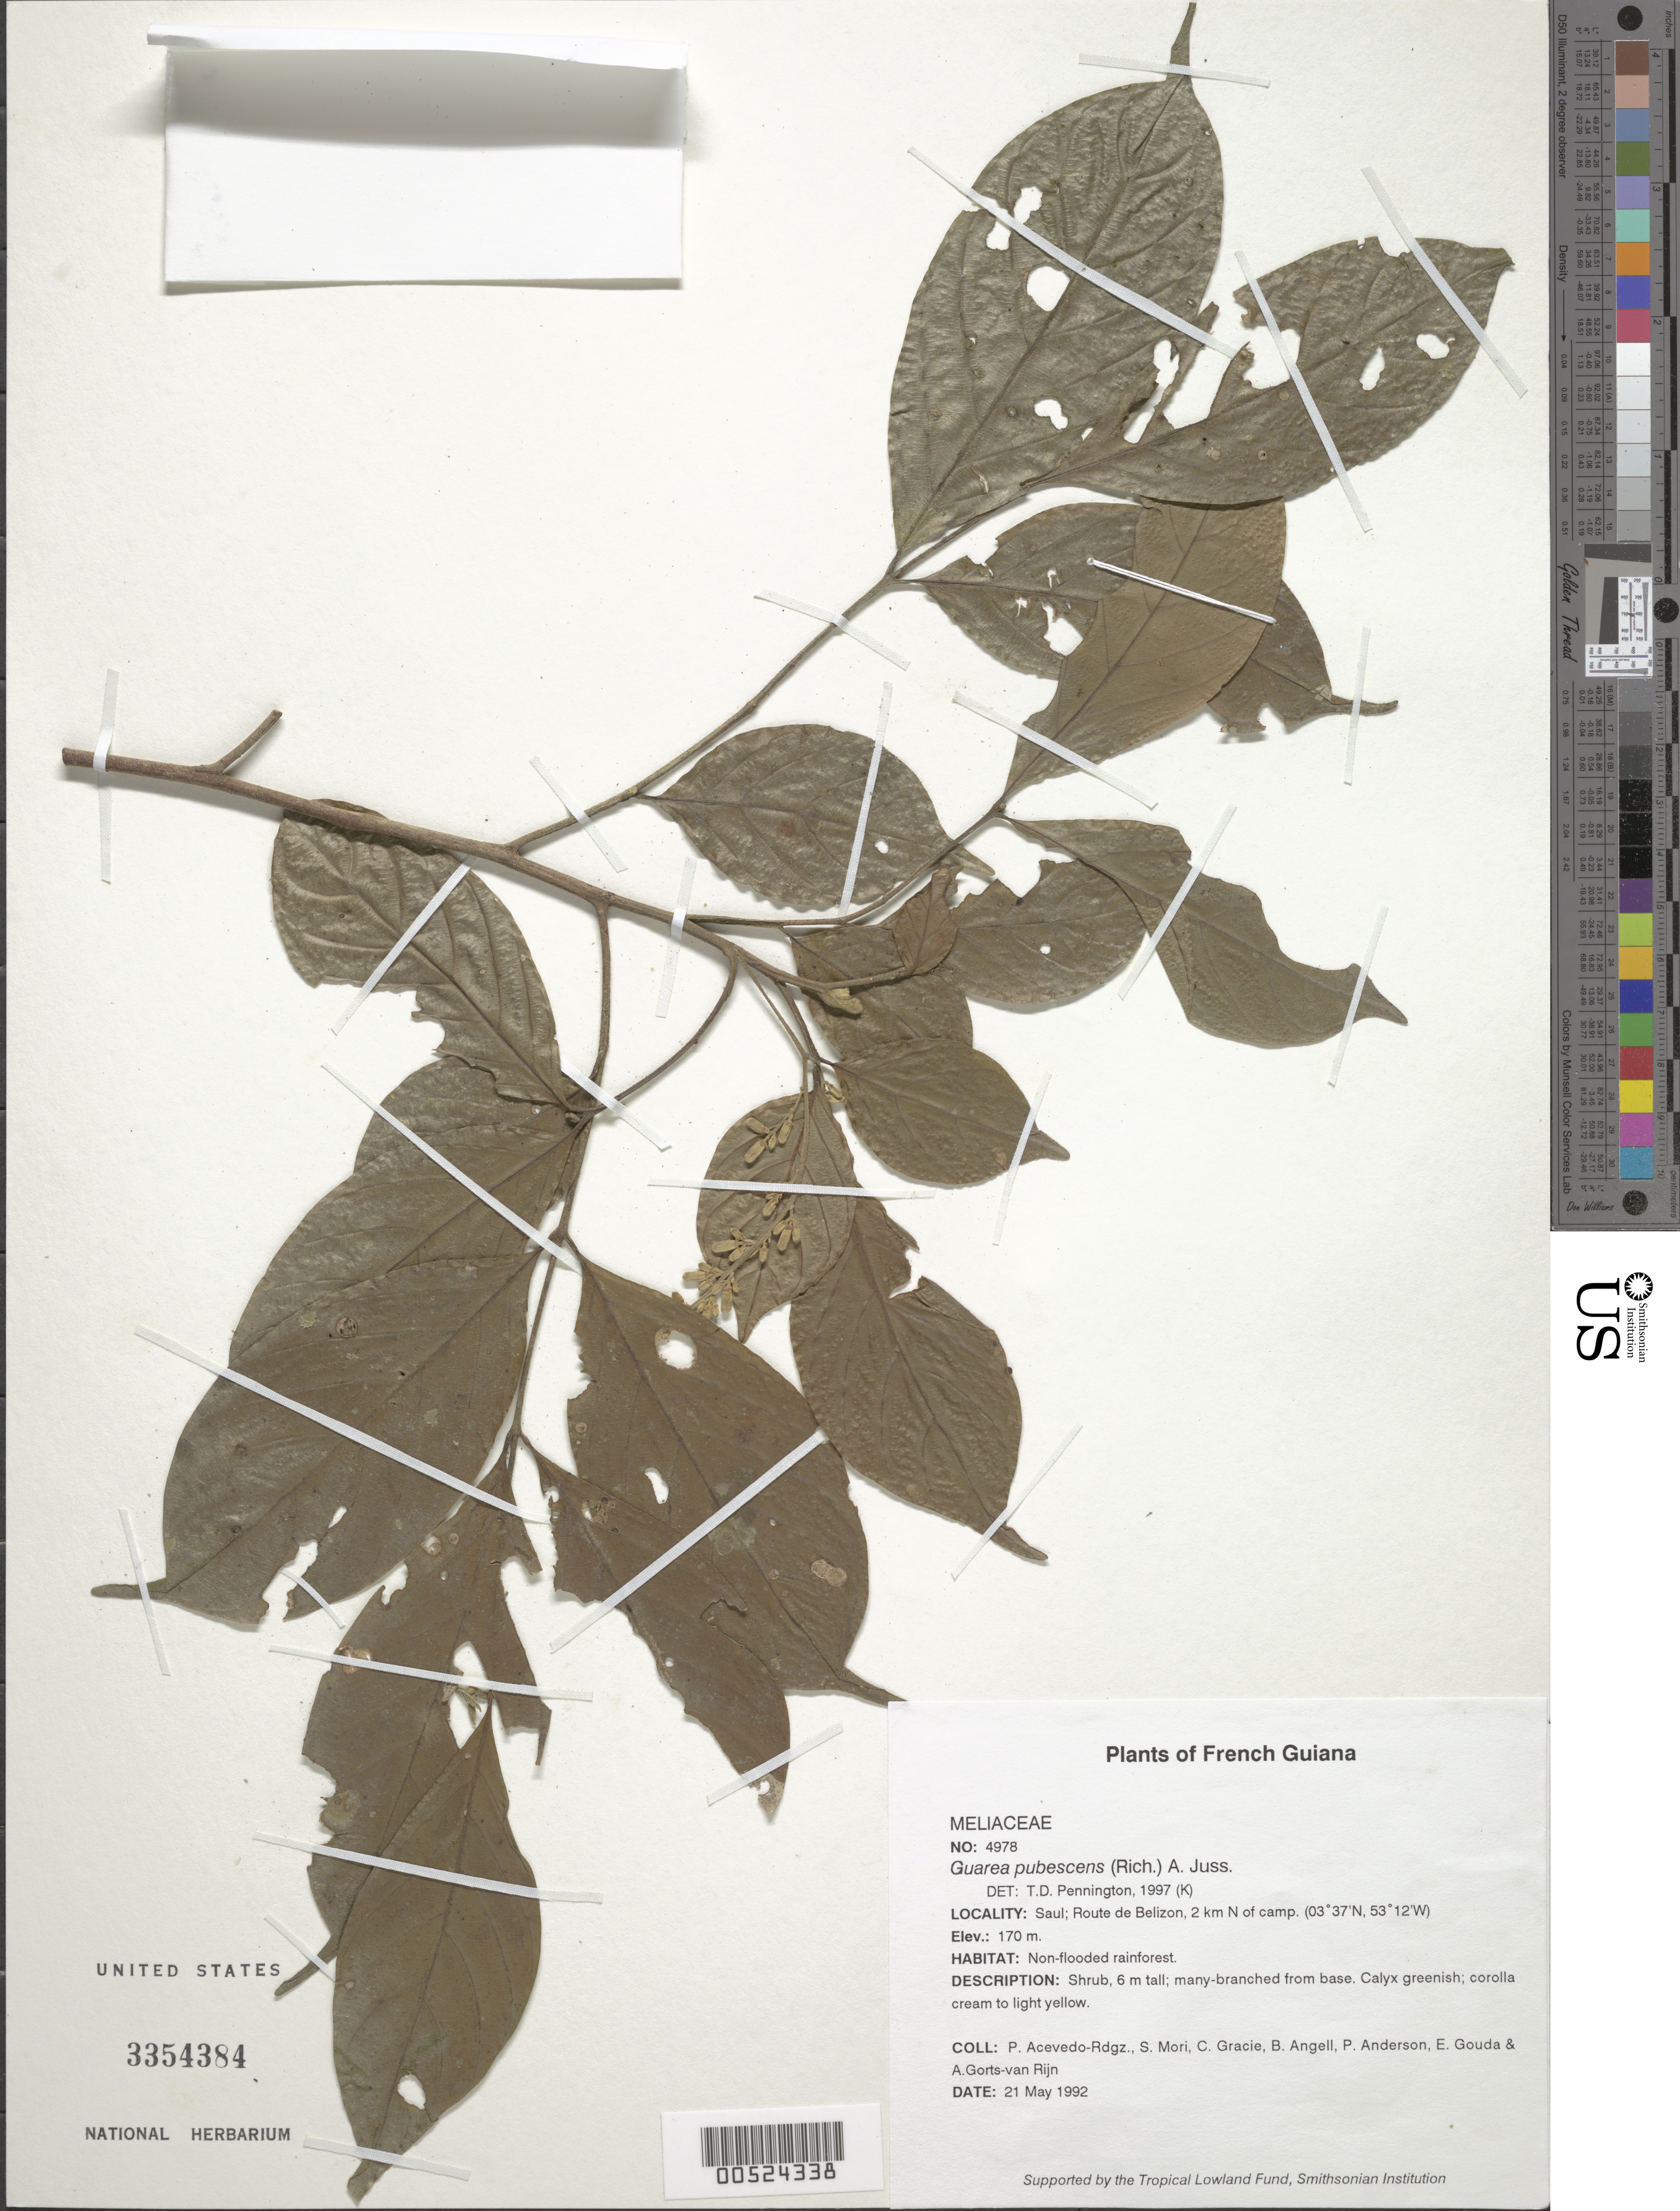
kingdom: Plantae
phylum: Tracheophyta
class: Magnoliopsida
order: Sapindales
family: Meliaceae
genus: Guarea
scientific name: Guarea pubescens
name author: (Rich.) A. Juss.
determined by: Pennington, T. D., (K)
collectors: P. Acevedo-Rodr., S. Mori, C. A. Gracie, Bobbi Angell, P. Anderson, E. J. Gouda & A. .R. A. Görts-van Rijn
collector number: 4978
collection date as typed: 21 May 1992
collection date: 1992-05-21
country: French Guiana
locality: Saul; Route de Belizon, 2 km N of camp.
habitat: Non-flooded rainforest.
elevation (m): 170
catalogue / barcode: US 3354384